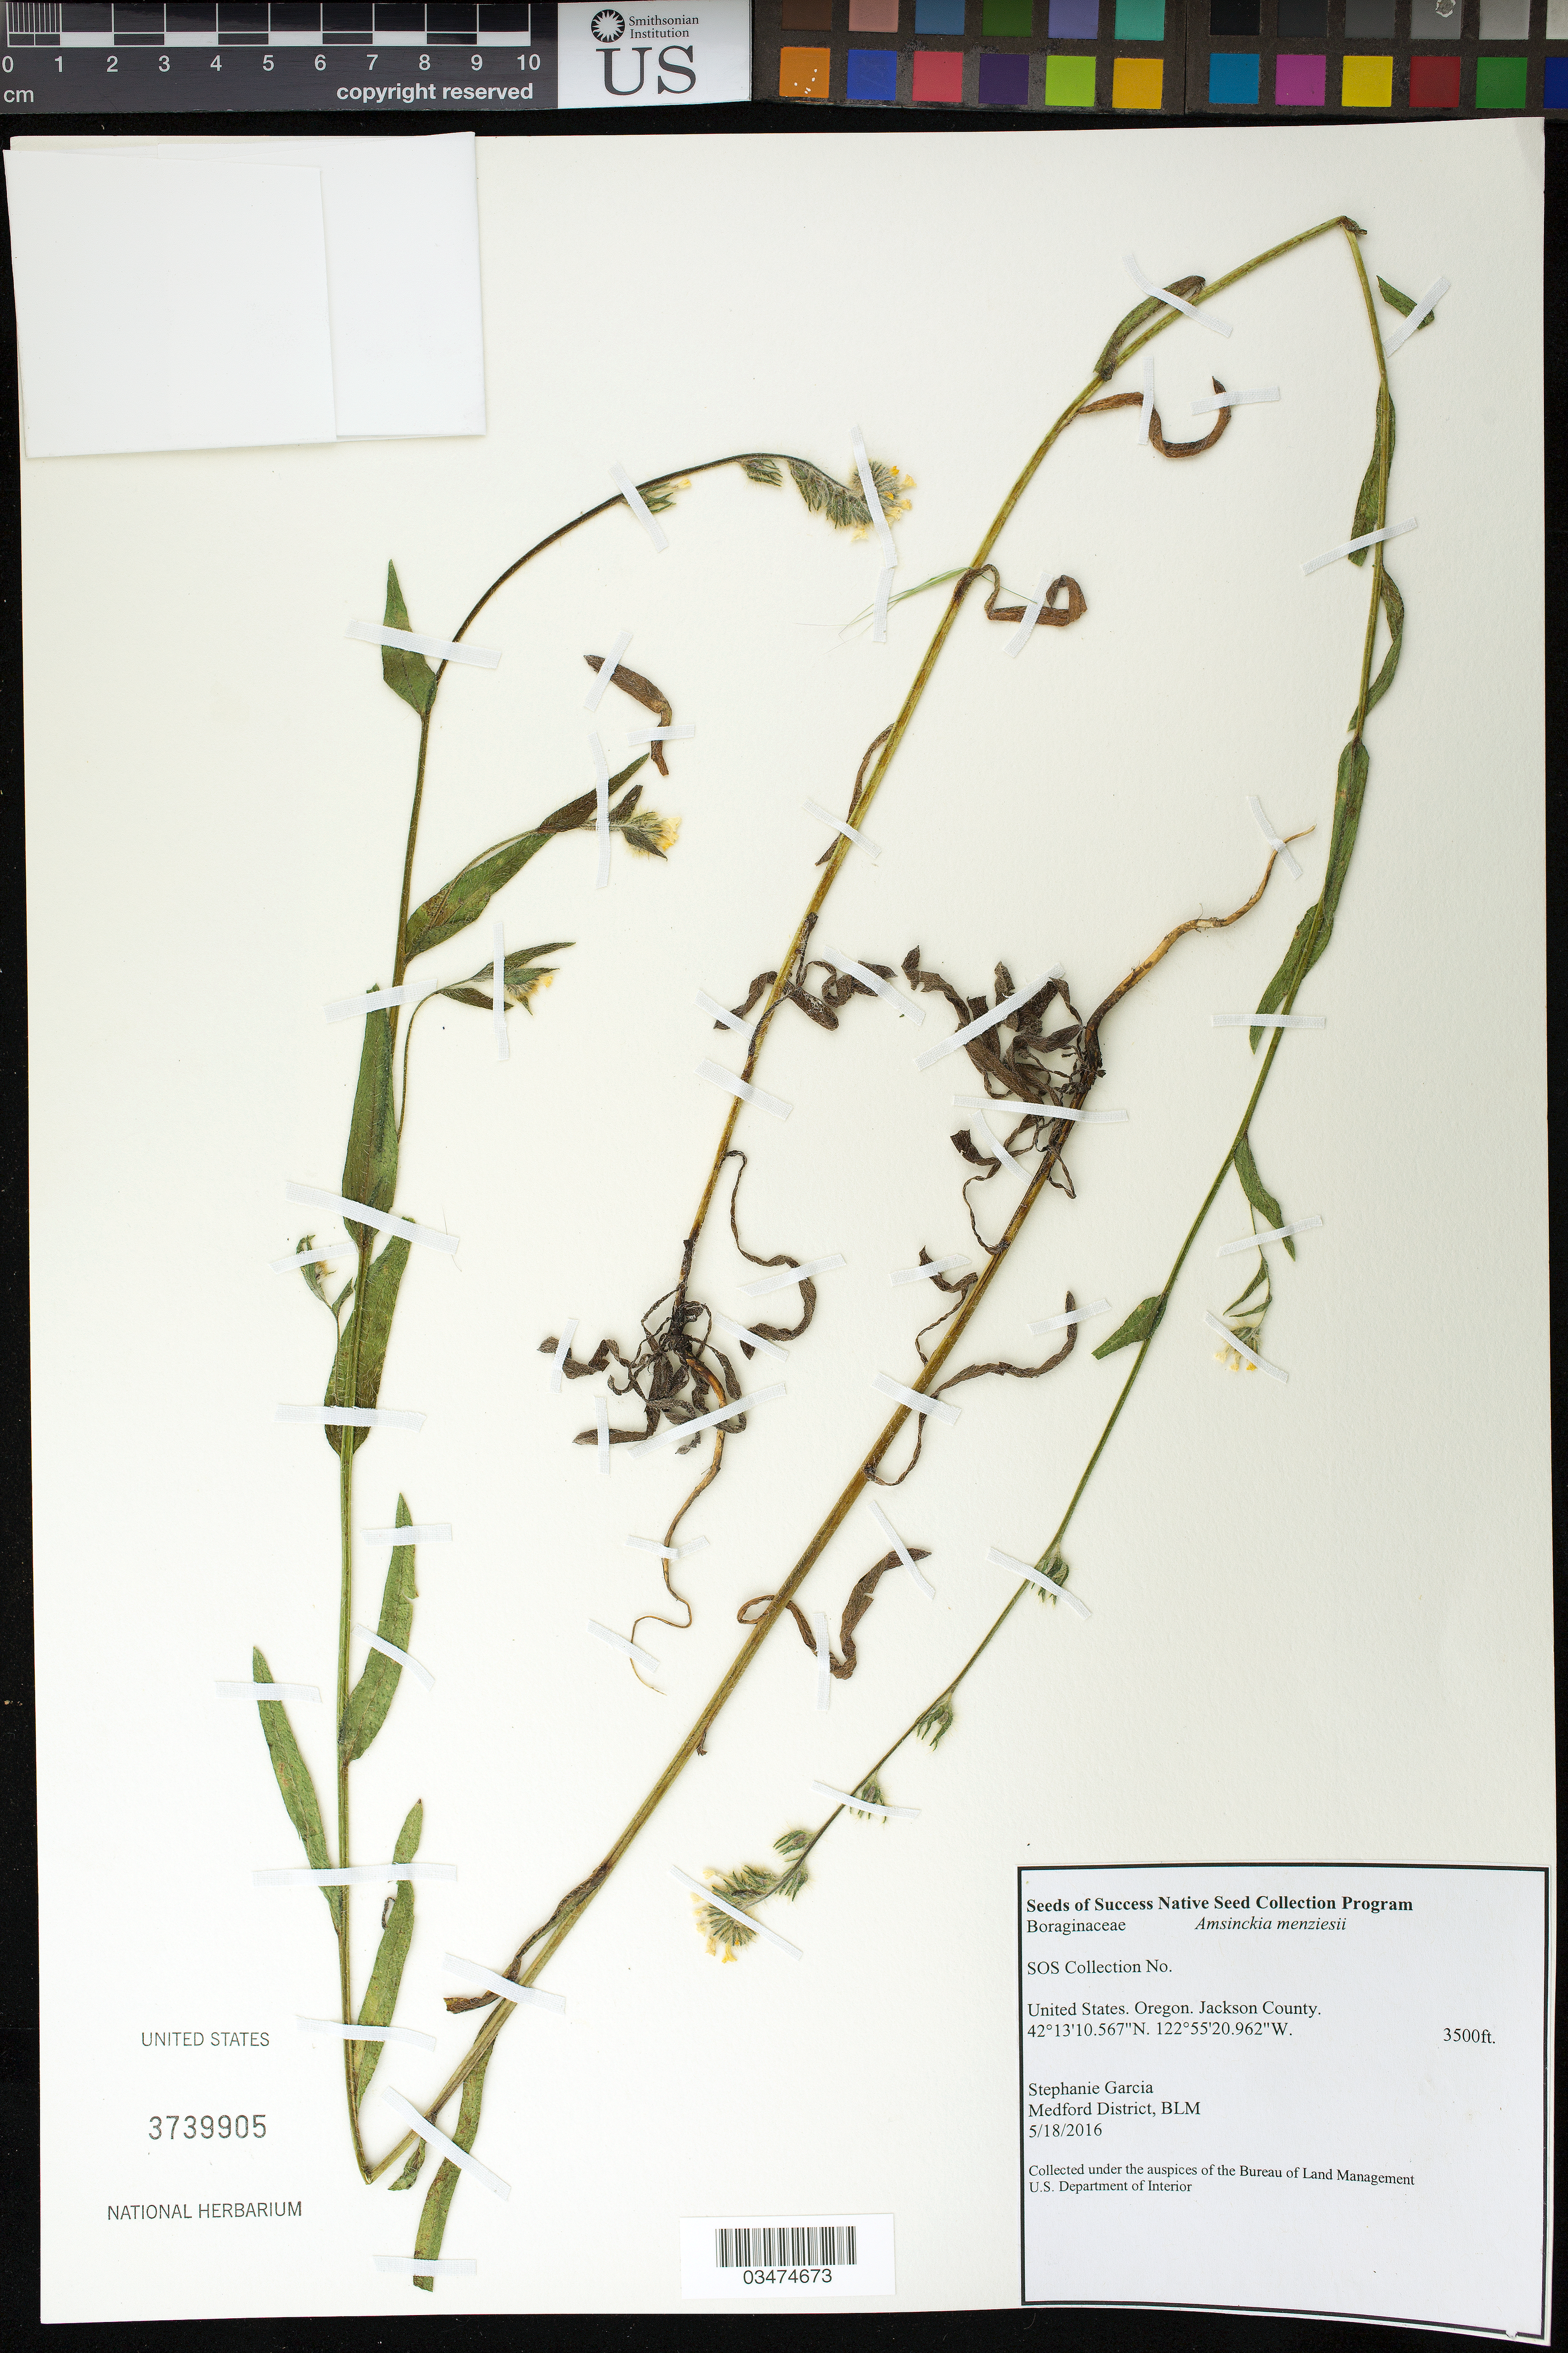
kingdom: Plantae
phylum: Tracheophyta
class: Magnoliopsida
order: Boraginales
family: Boraginaceae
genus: Amsinckia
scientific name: Amsinckia menziesii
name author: A. Nelson & J.F. Macbr.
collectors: S. Garcia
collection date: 2016-05-18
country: United States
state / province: Oregon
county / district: Jackson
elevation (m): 1067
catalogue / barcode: US 3739905